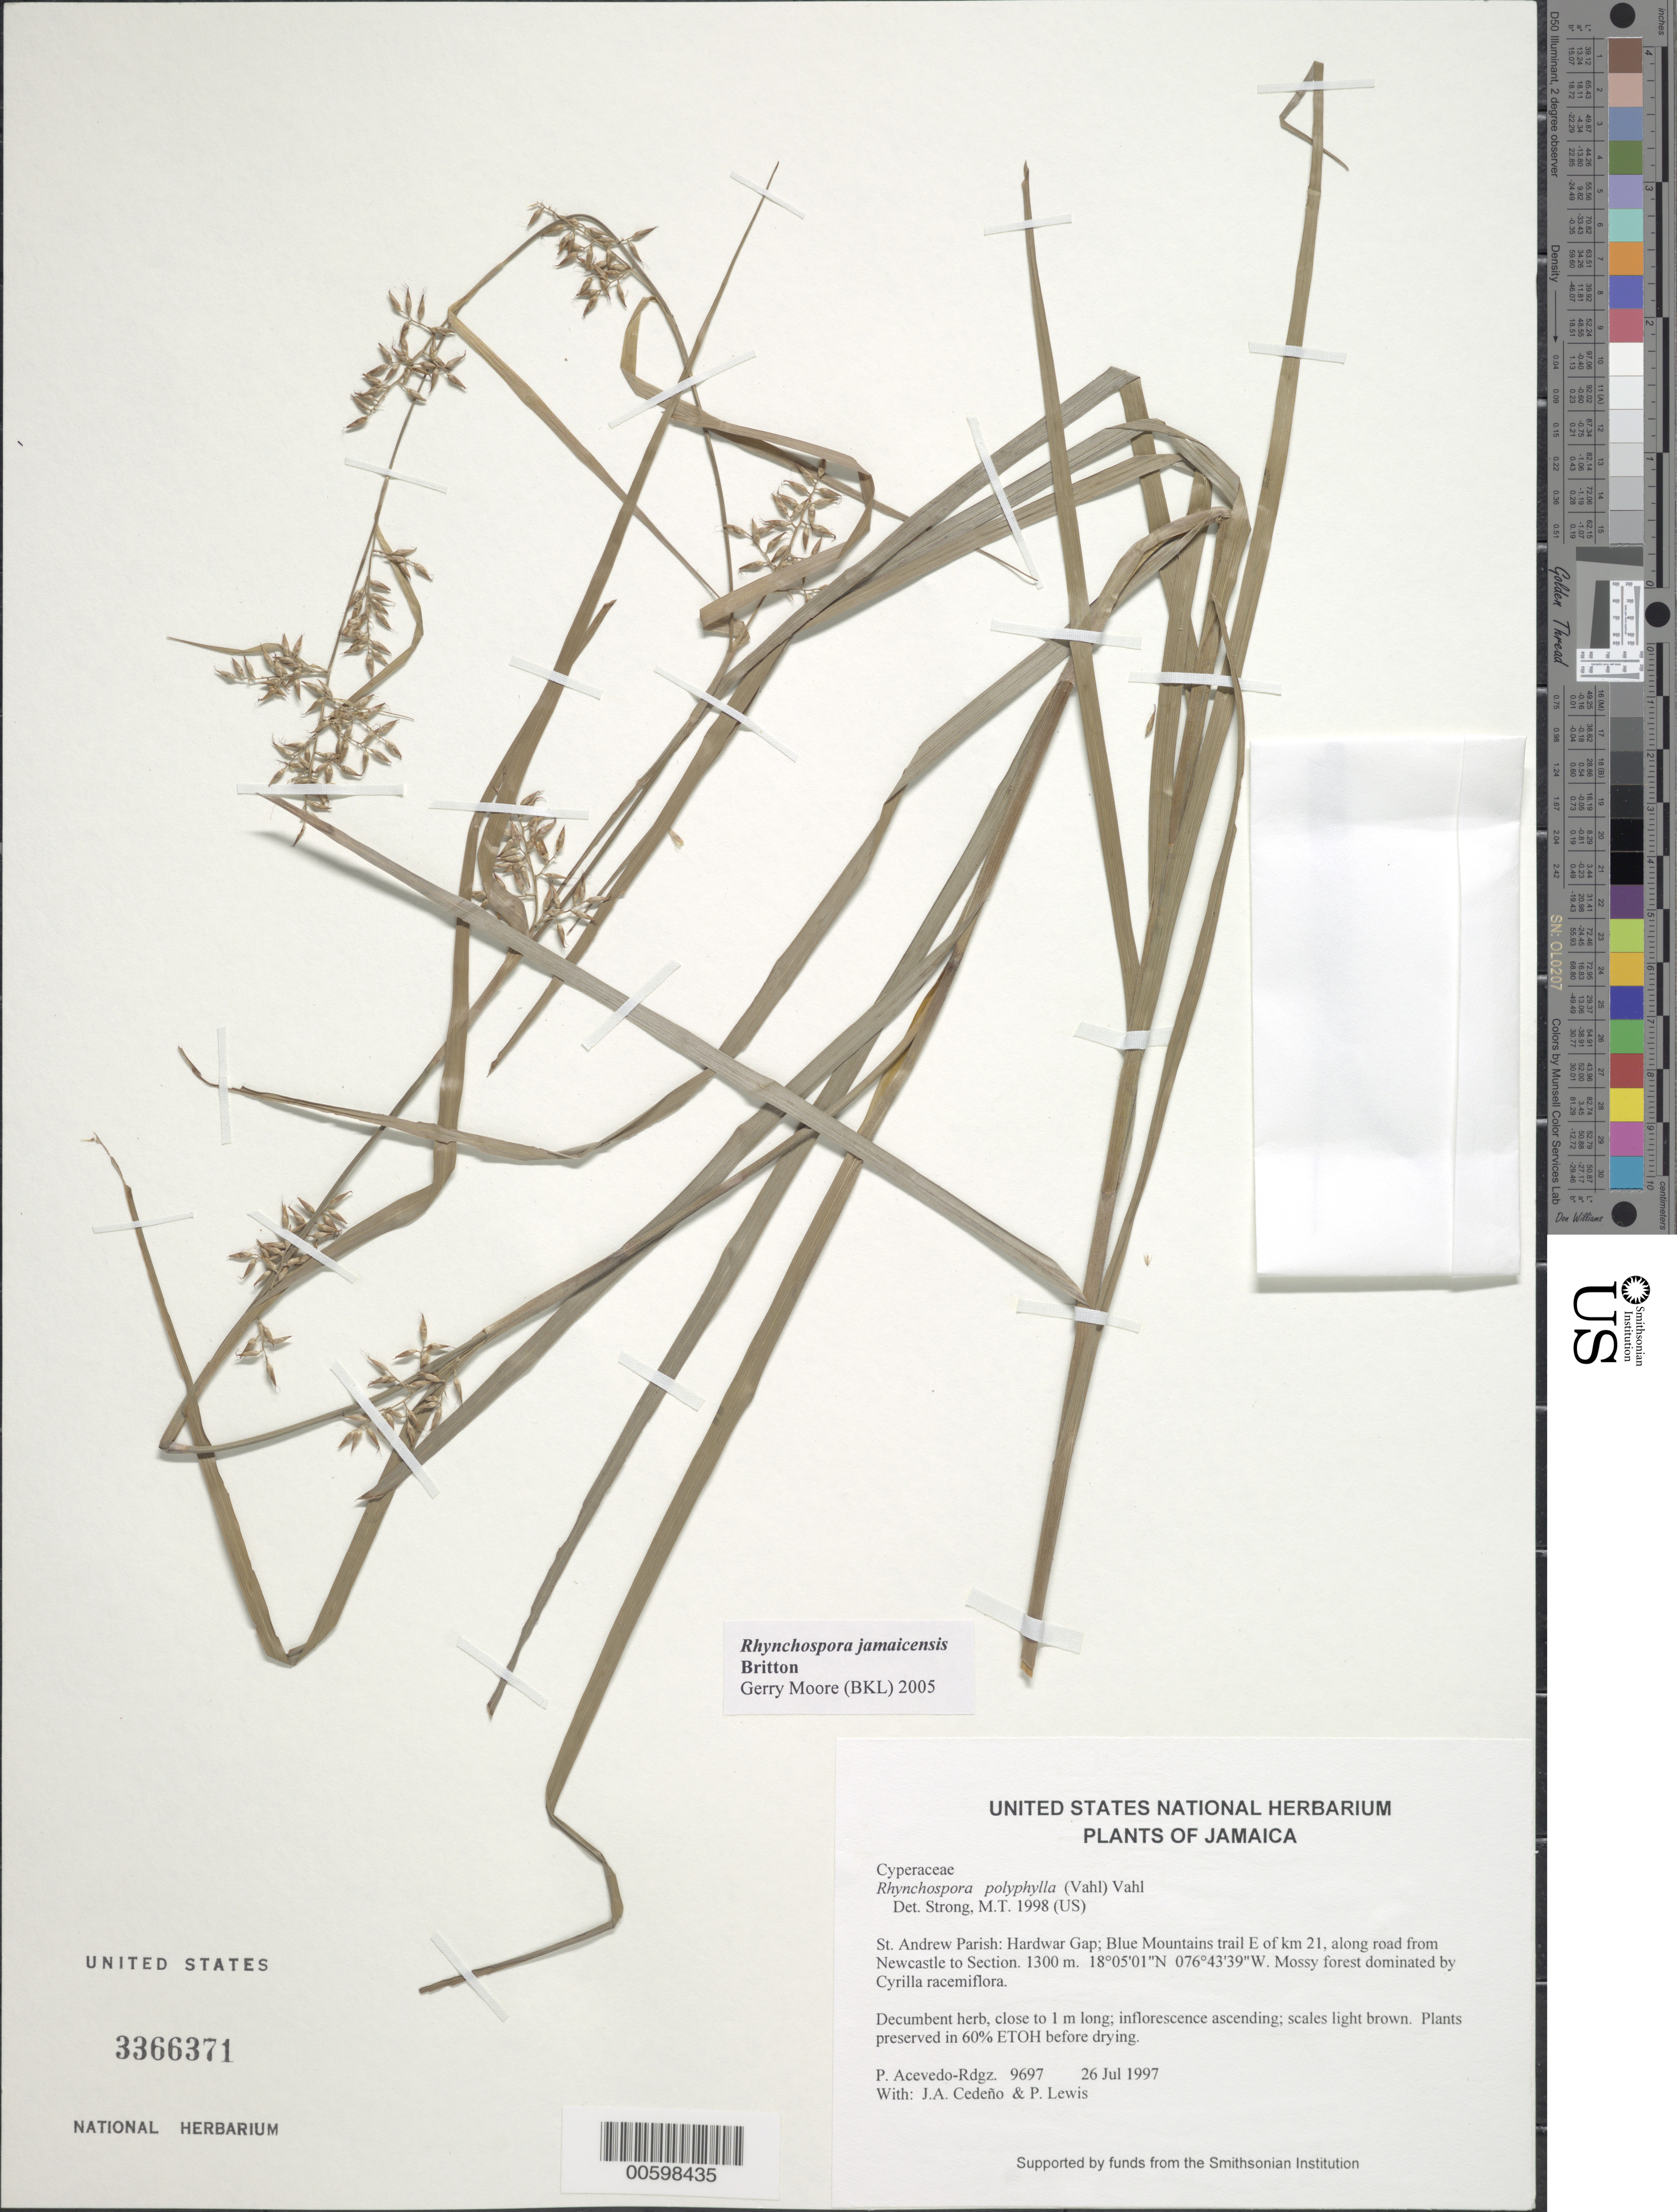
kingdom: Plantae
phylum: Tracheophyta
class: Liliopsida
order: Poales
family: Cyperaceae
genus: Rhynchospora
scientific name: Rhynchospora polyphylla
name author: (Vahl) Vahl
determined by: Strong, M. T., (US), Smithsonian Institution - National Museum of Natural History (UNITED STATES)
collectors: P. Acevedo-Rodr., J. A. Cedeño M. & P. Lewis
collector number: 9697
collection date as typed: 26 Jul 1997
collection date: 1997-07-26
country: Jamaica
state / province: Saint Andrew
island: Jamaica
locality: St. Andrew Parish: Hardwar Gap; Blue Mountains trail E of km 21, along road from Newcastle to Section.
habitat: Mossy forest dominated by Cyrilla racemiflora.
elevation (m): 1300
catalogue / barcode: US 3366371